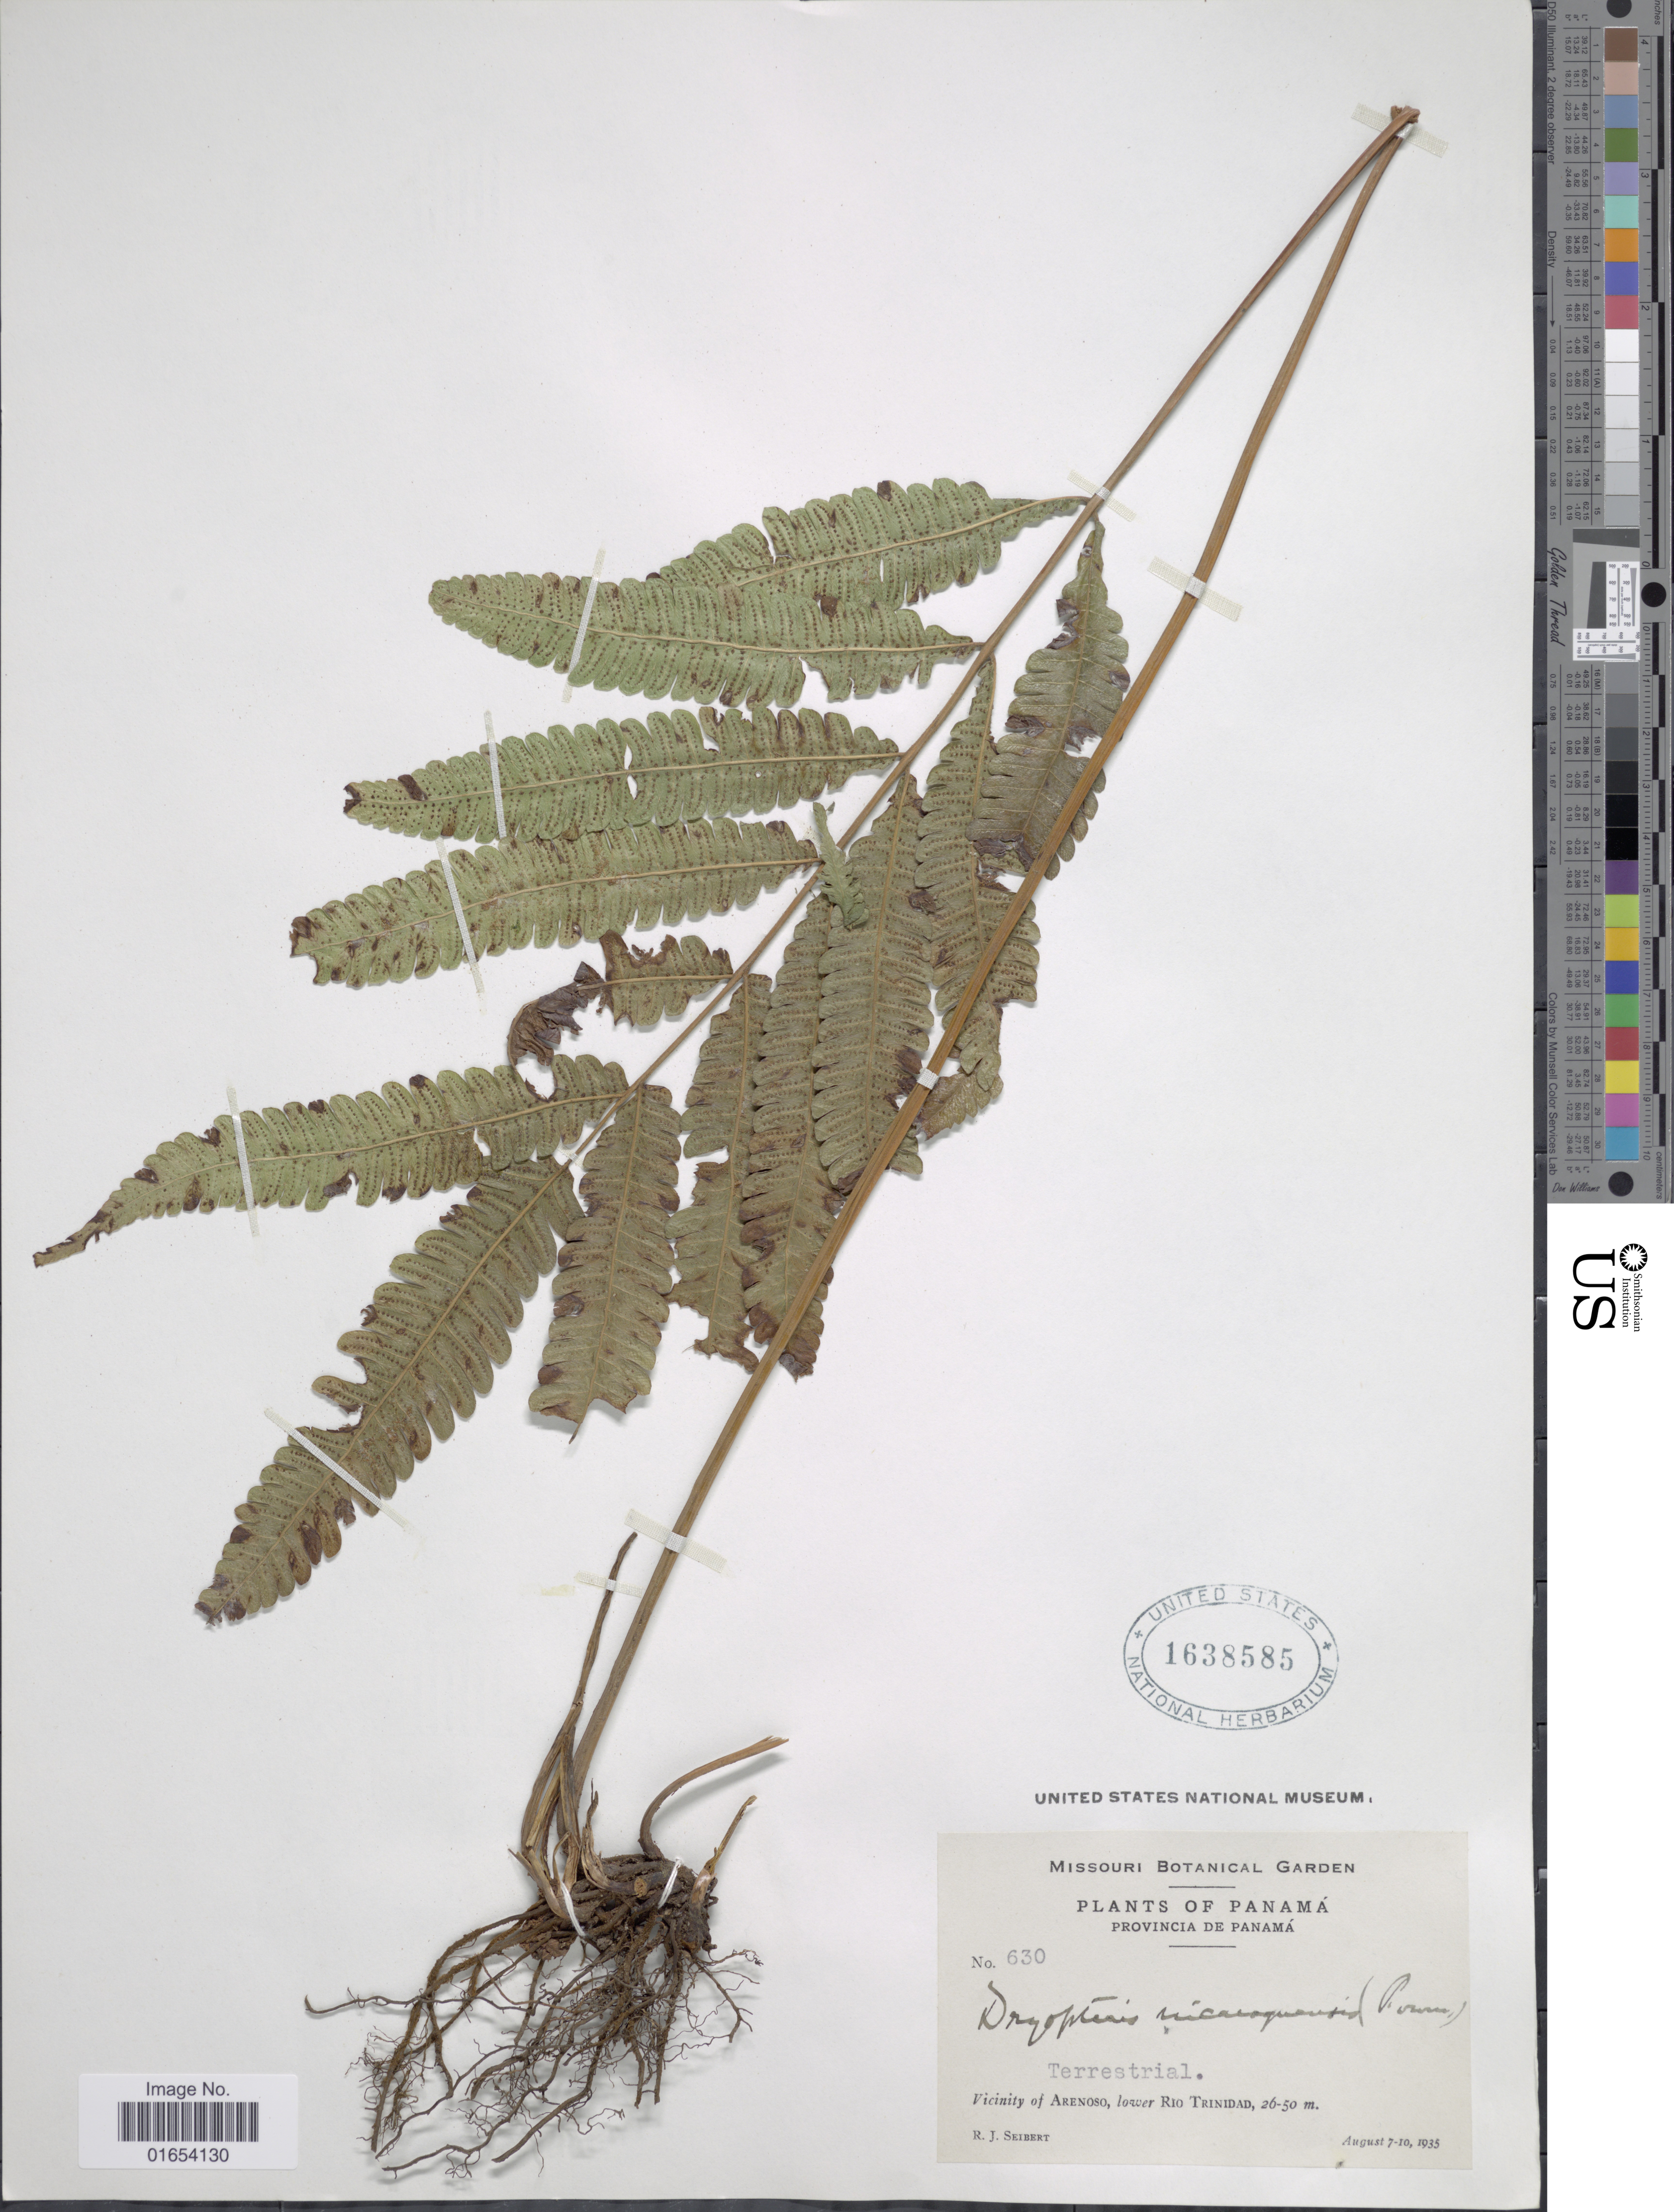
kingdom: Plantae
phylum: Tracheophyta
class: Polypodiopsida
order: Polypodiales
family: Thelypteridaceae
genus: Goniopteris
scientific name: Goniopteris nicaraguensis (C. Chr.) comb. nov., ined 2015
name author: (C. Chr.)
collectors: R. J. Seibert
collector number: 630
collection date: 1935-08-07/1935-08-10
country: Panama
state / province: Panamá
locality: Vicinity of Arenoso, lower Rio Trinidad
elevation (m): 26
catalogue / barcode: US 1638585